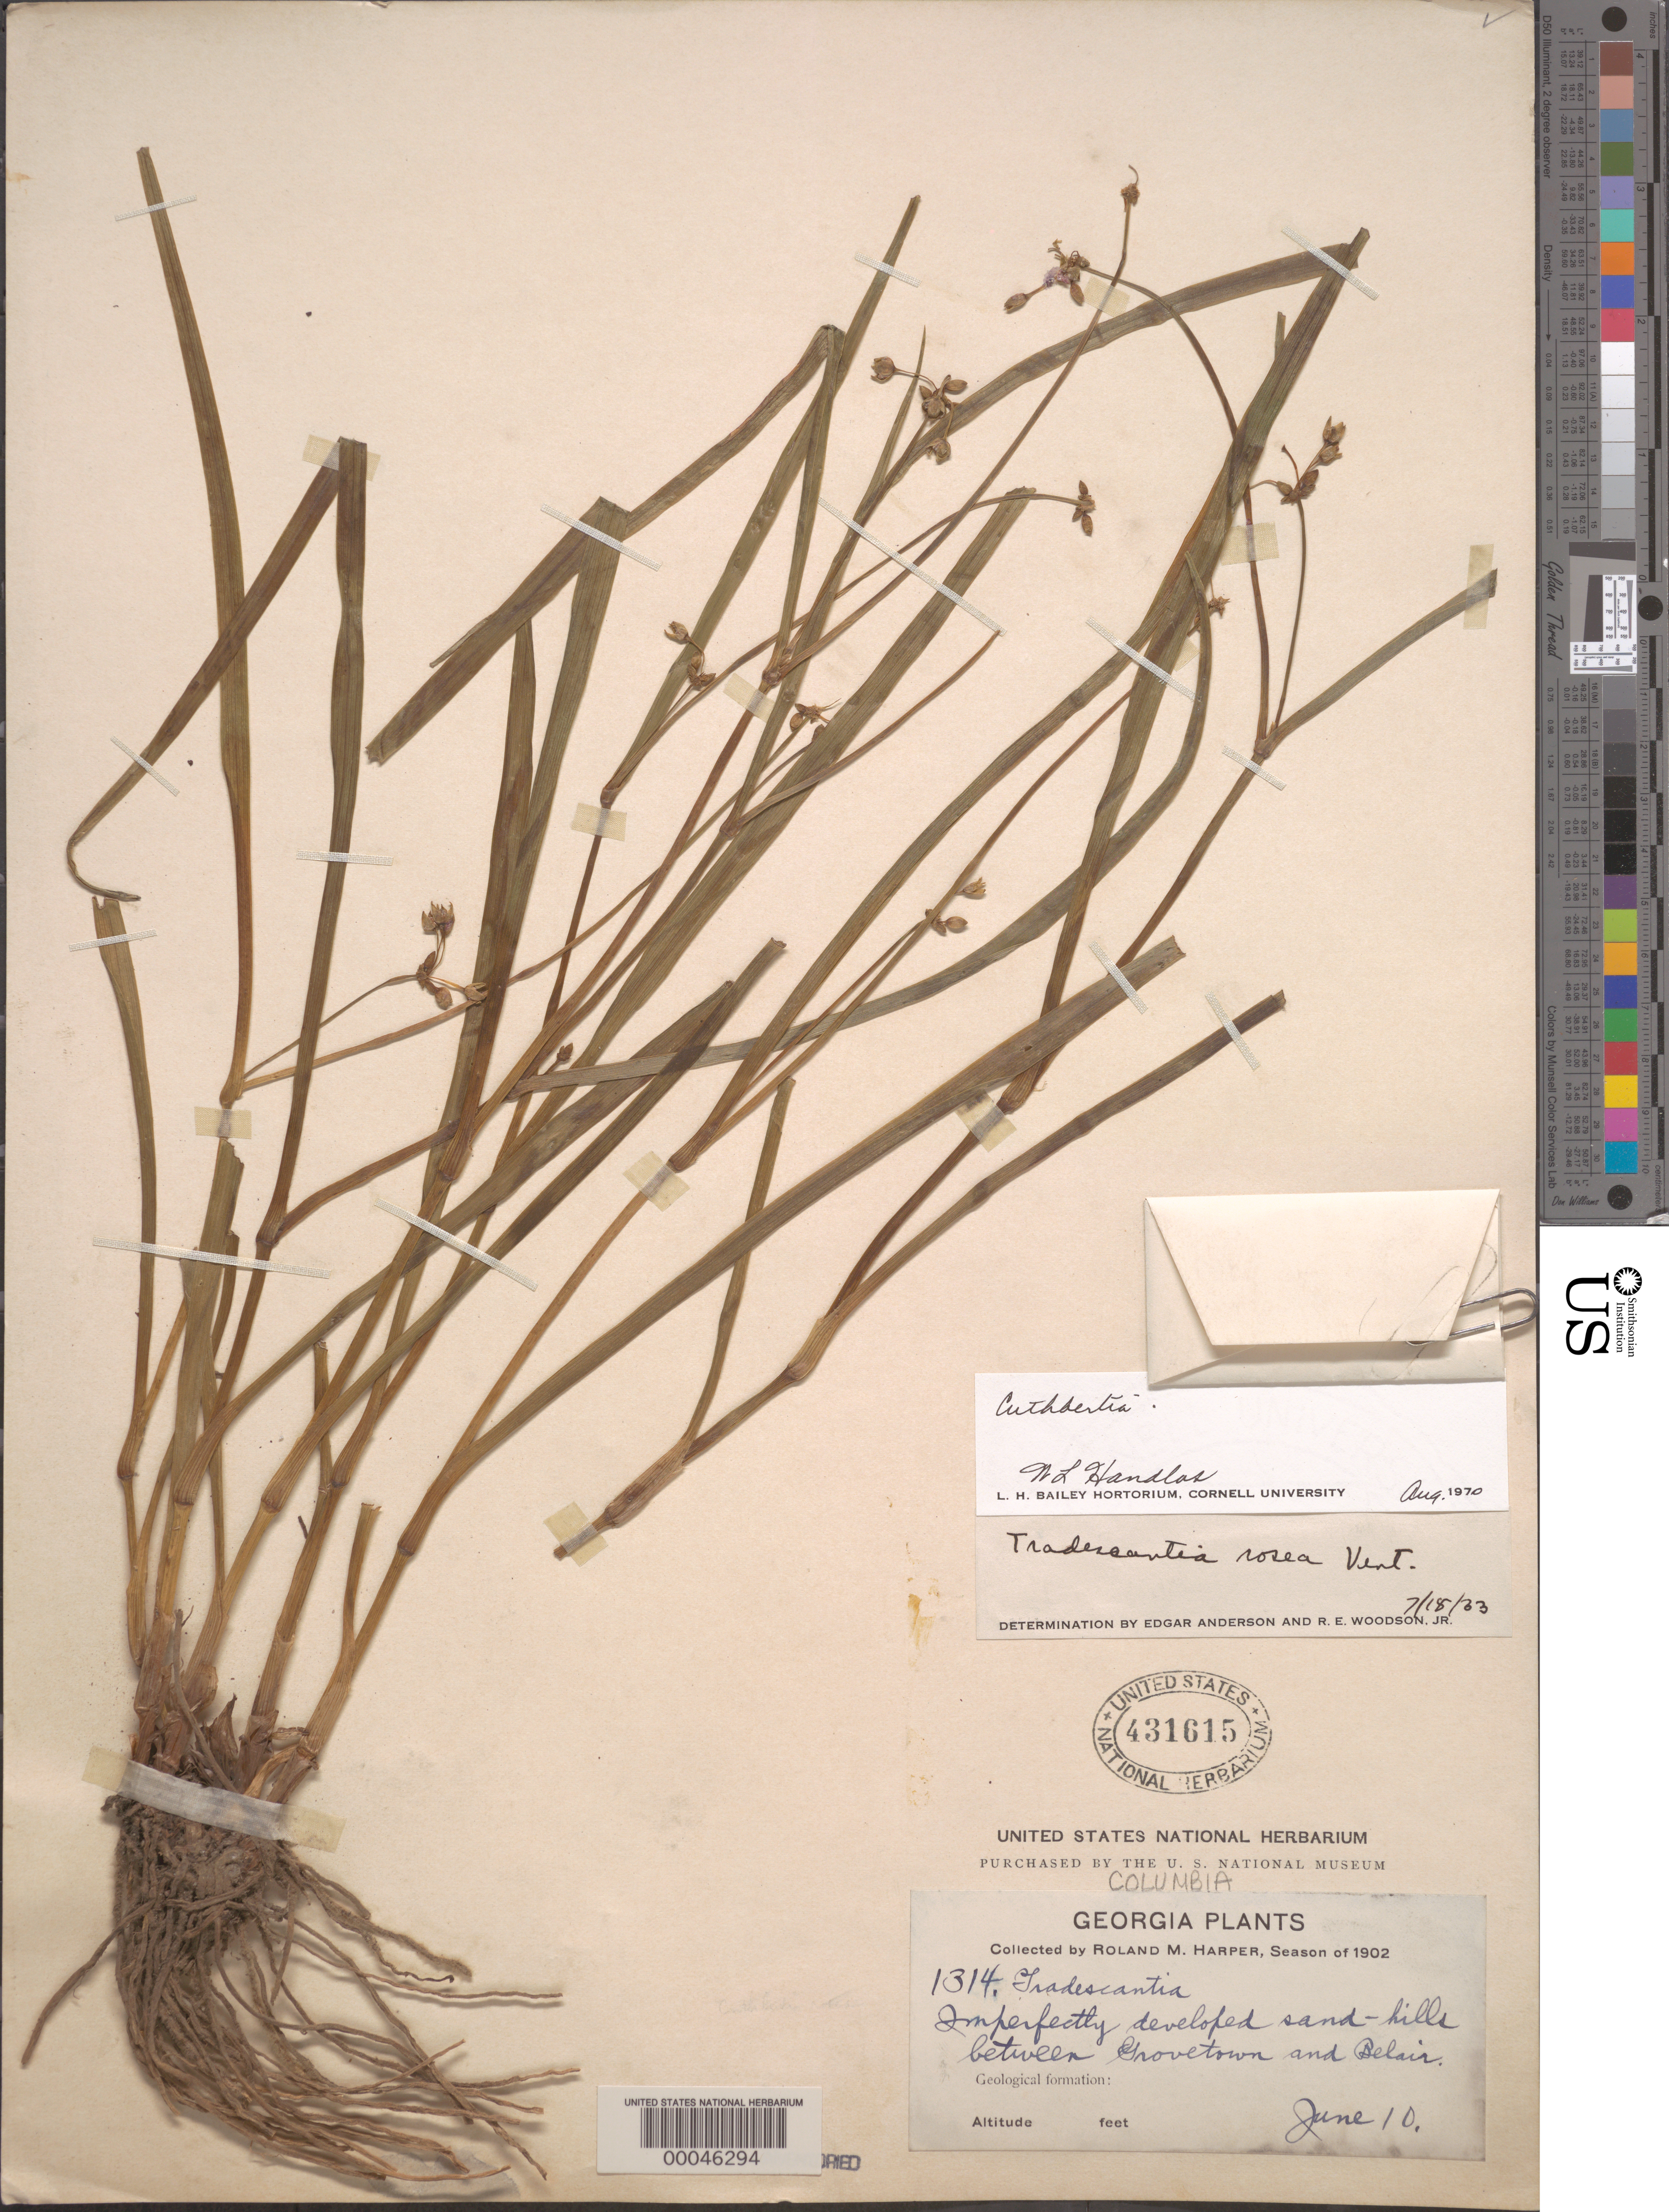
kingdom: Plantae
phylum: Tracheophyta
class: Liliopsida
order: Commelinales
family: Commelinaceae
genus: Cuthbertia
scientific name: Cuthbertia rosea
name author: (Vent.) Small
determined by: Strong, Mark T., (BOT), Smithsonian Institution - National Museum of Natural History (UNITED STATES)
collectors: R. M. Harper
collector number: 1314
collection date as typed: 10 Jun 1902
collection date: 1902-06-10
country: United States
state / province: Georgia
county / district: Columbia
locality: Between grovetown and belair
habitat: Sandhills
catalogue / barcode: US 431615